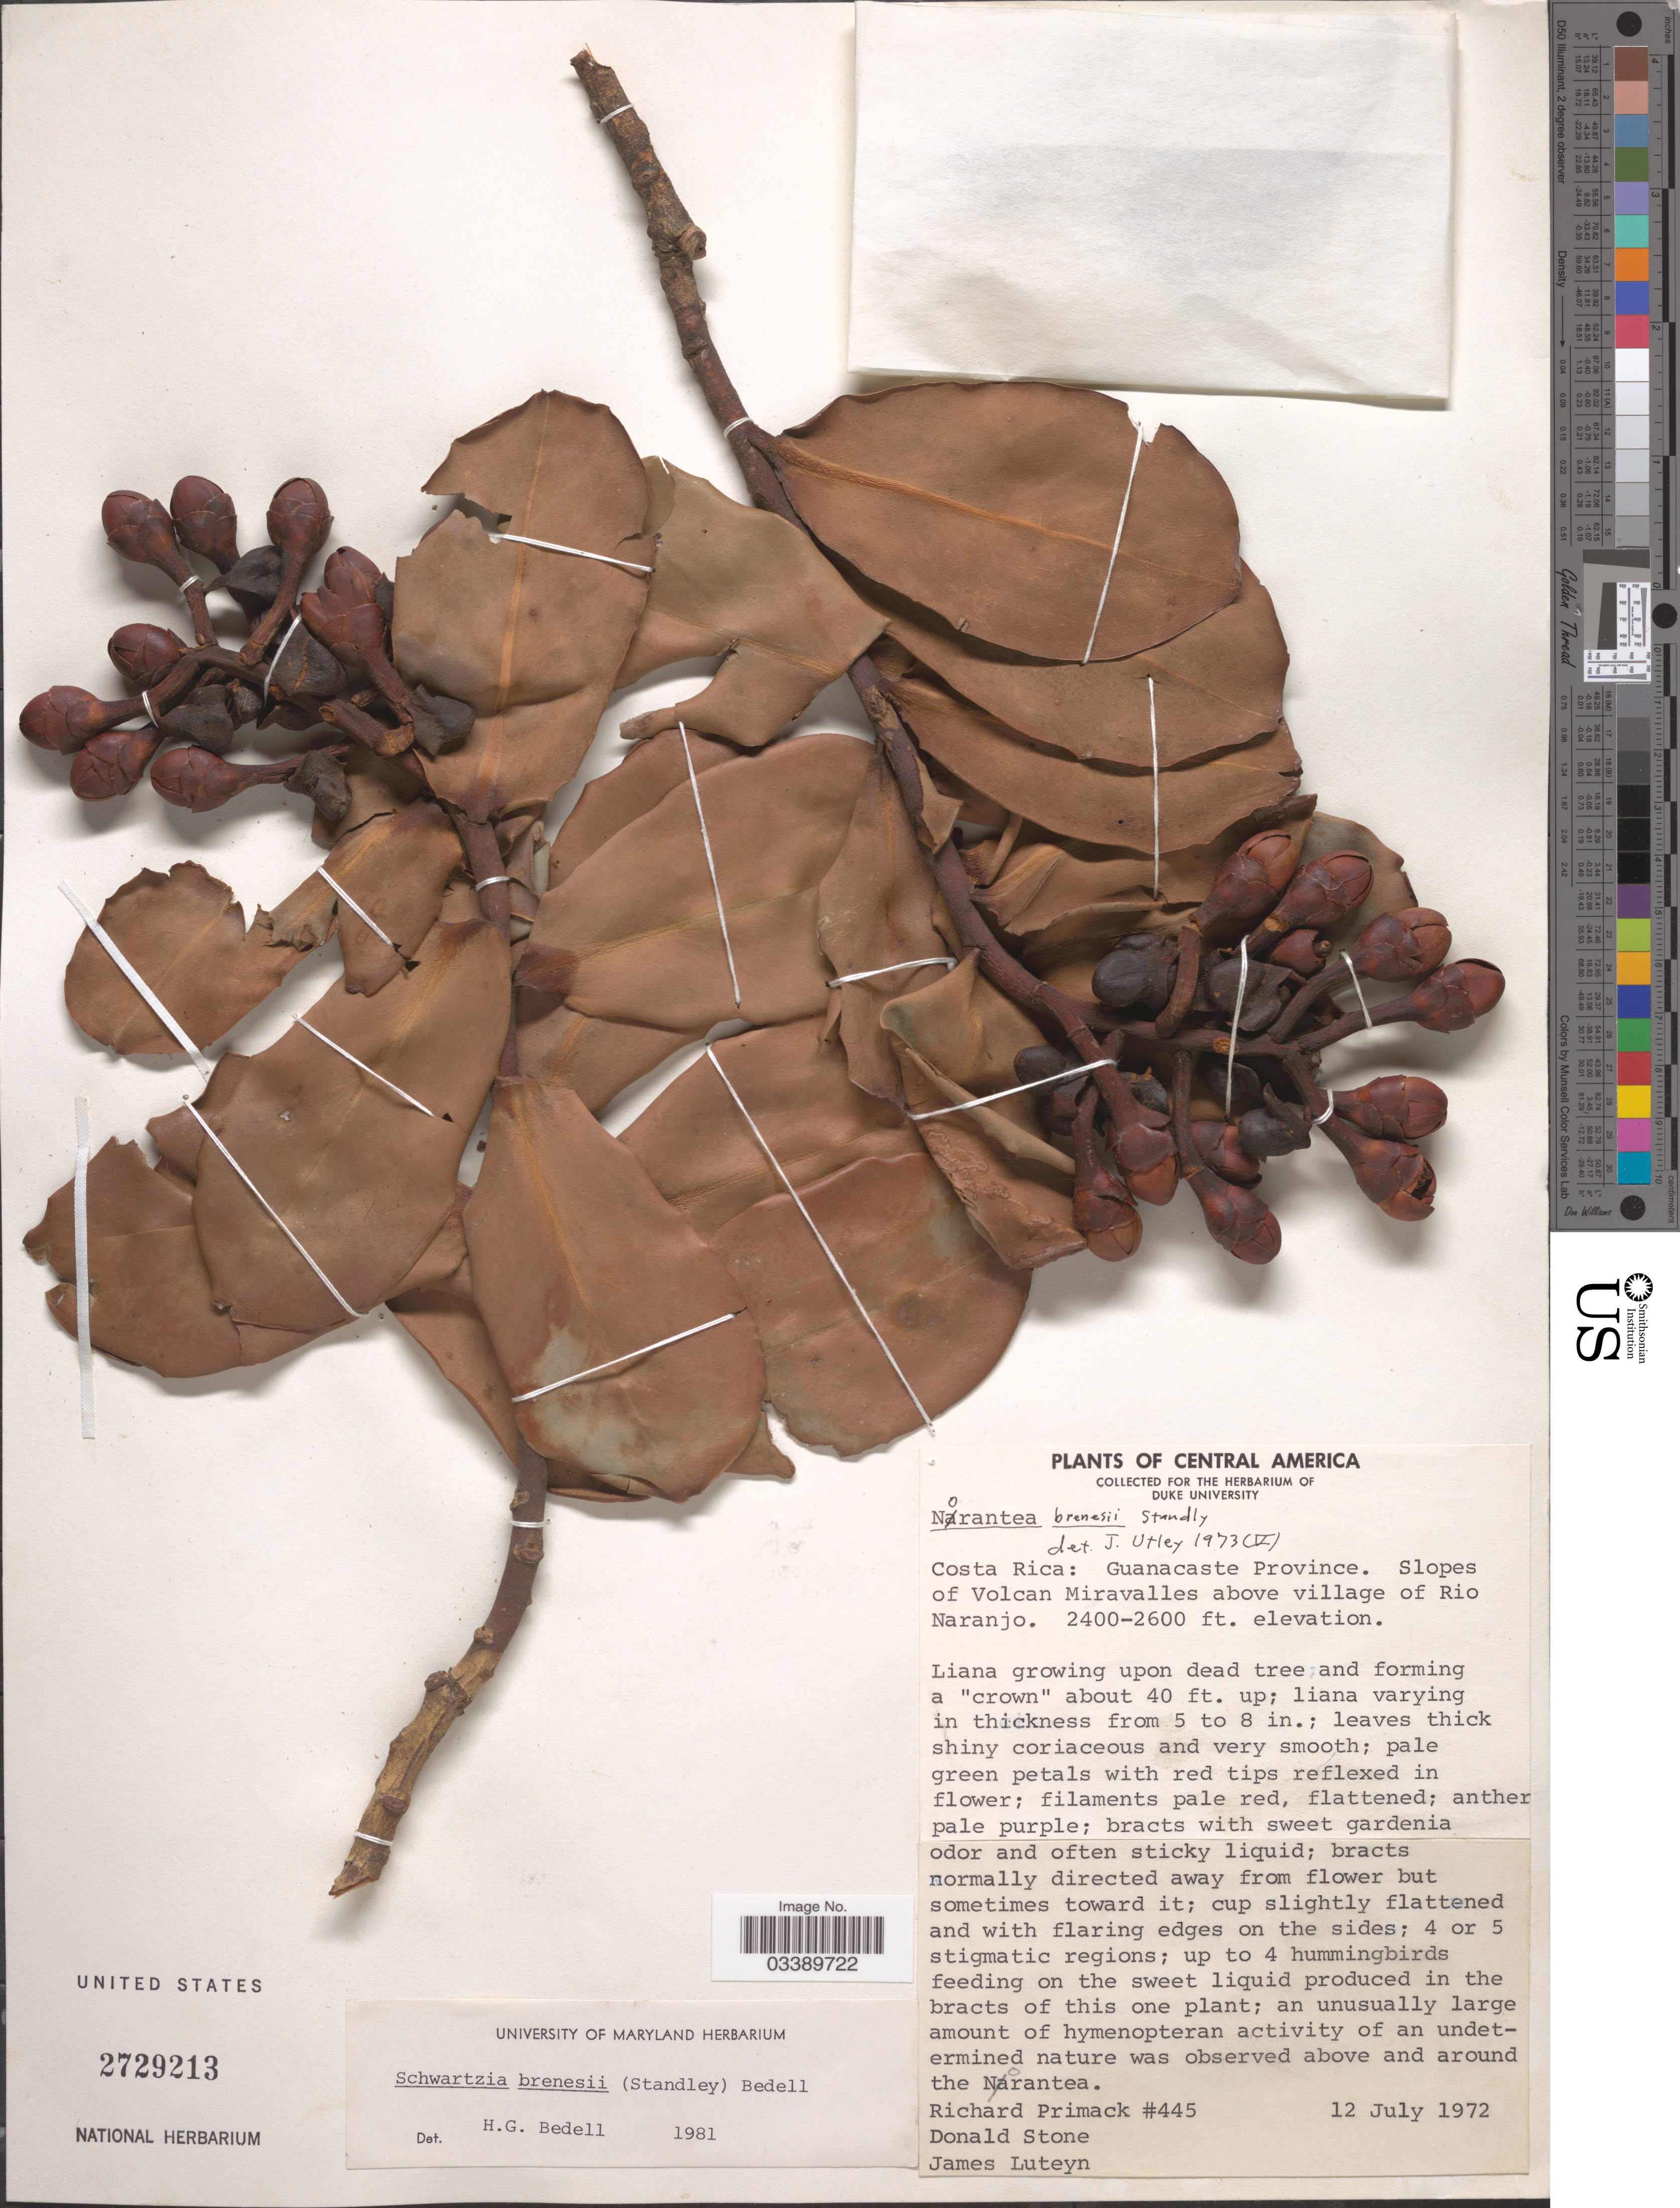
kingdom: Plantae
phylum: Tracheophyta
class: Magnoliopsida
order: Ericales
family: Marcgraviaceae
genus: Schwartzia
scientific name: Schwartzia brenesii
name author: (Standl.) Bedell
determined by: Bedell, H. G.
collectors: R. Primack, D. Stone & J. L. Luteyn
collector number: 445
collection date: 1972-07-12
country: Costa Rica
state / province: Guanacaste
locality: Slopes of Volcan Miravalles above village of Rio Naranjo.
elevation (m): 732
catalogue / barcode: US 2729213